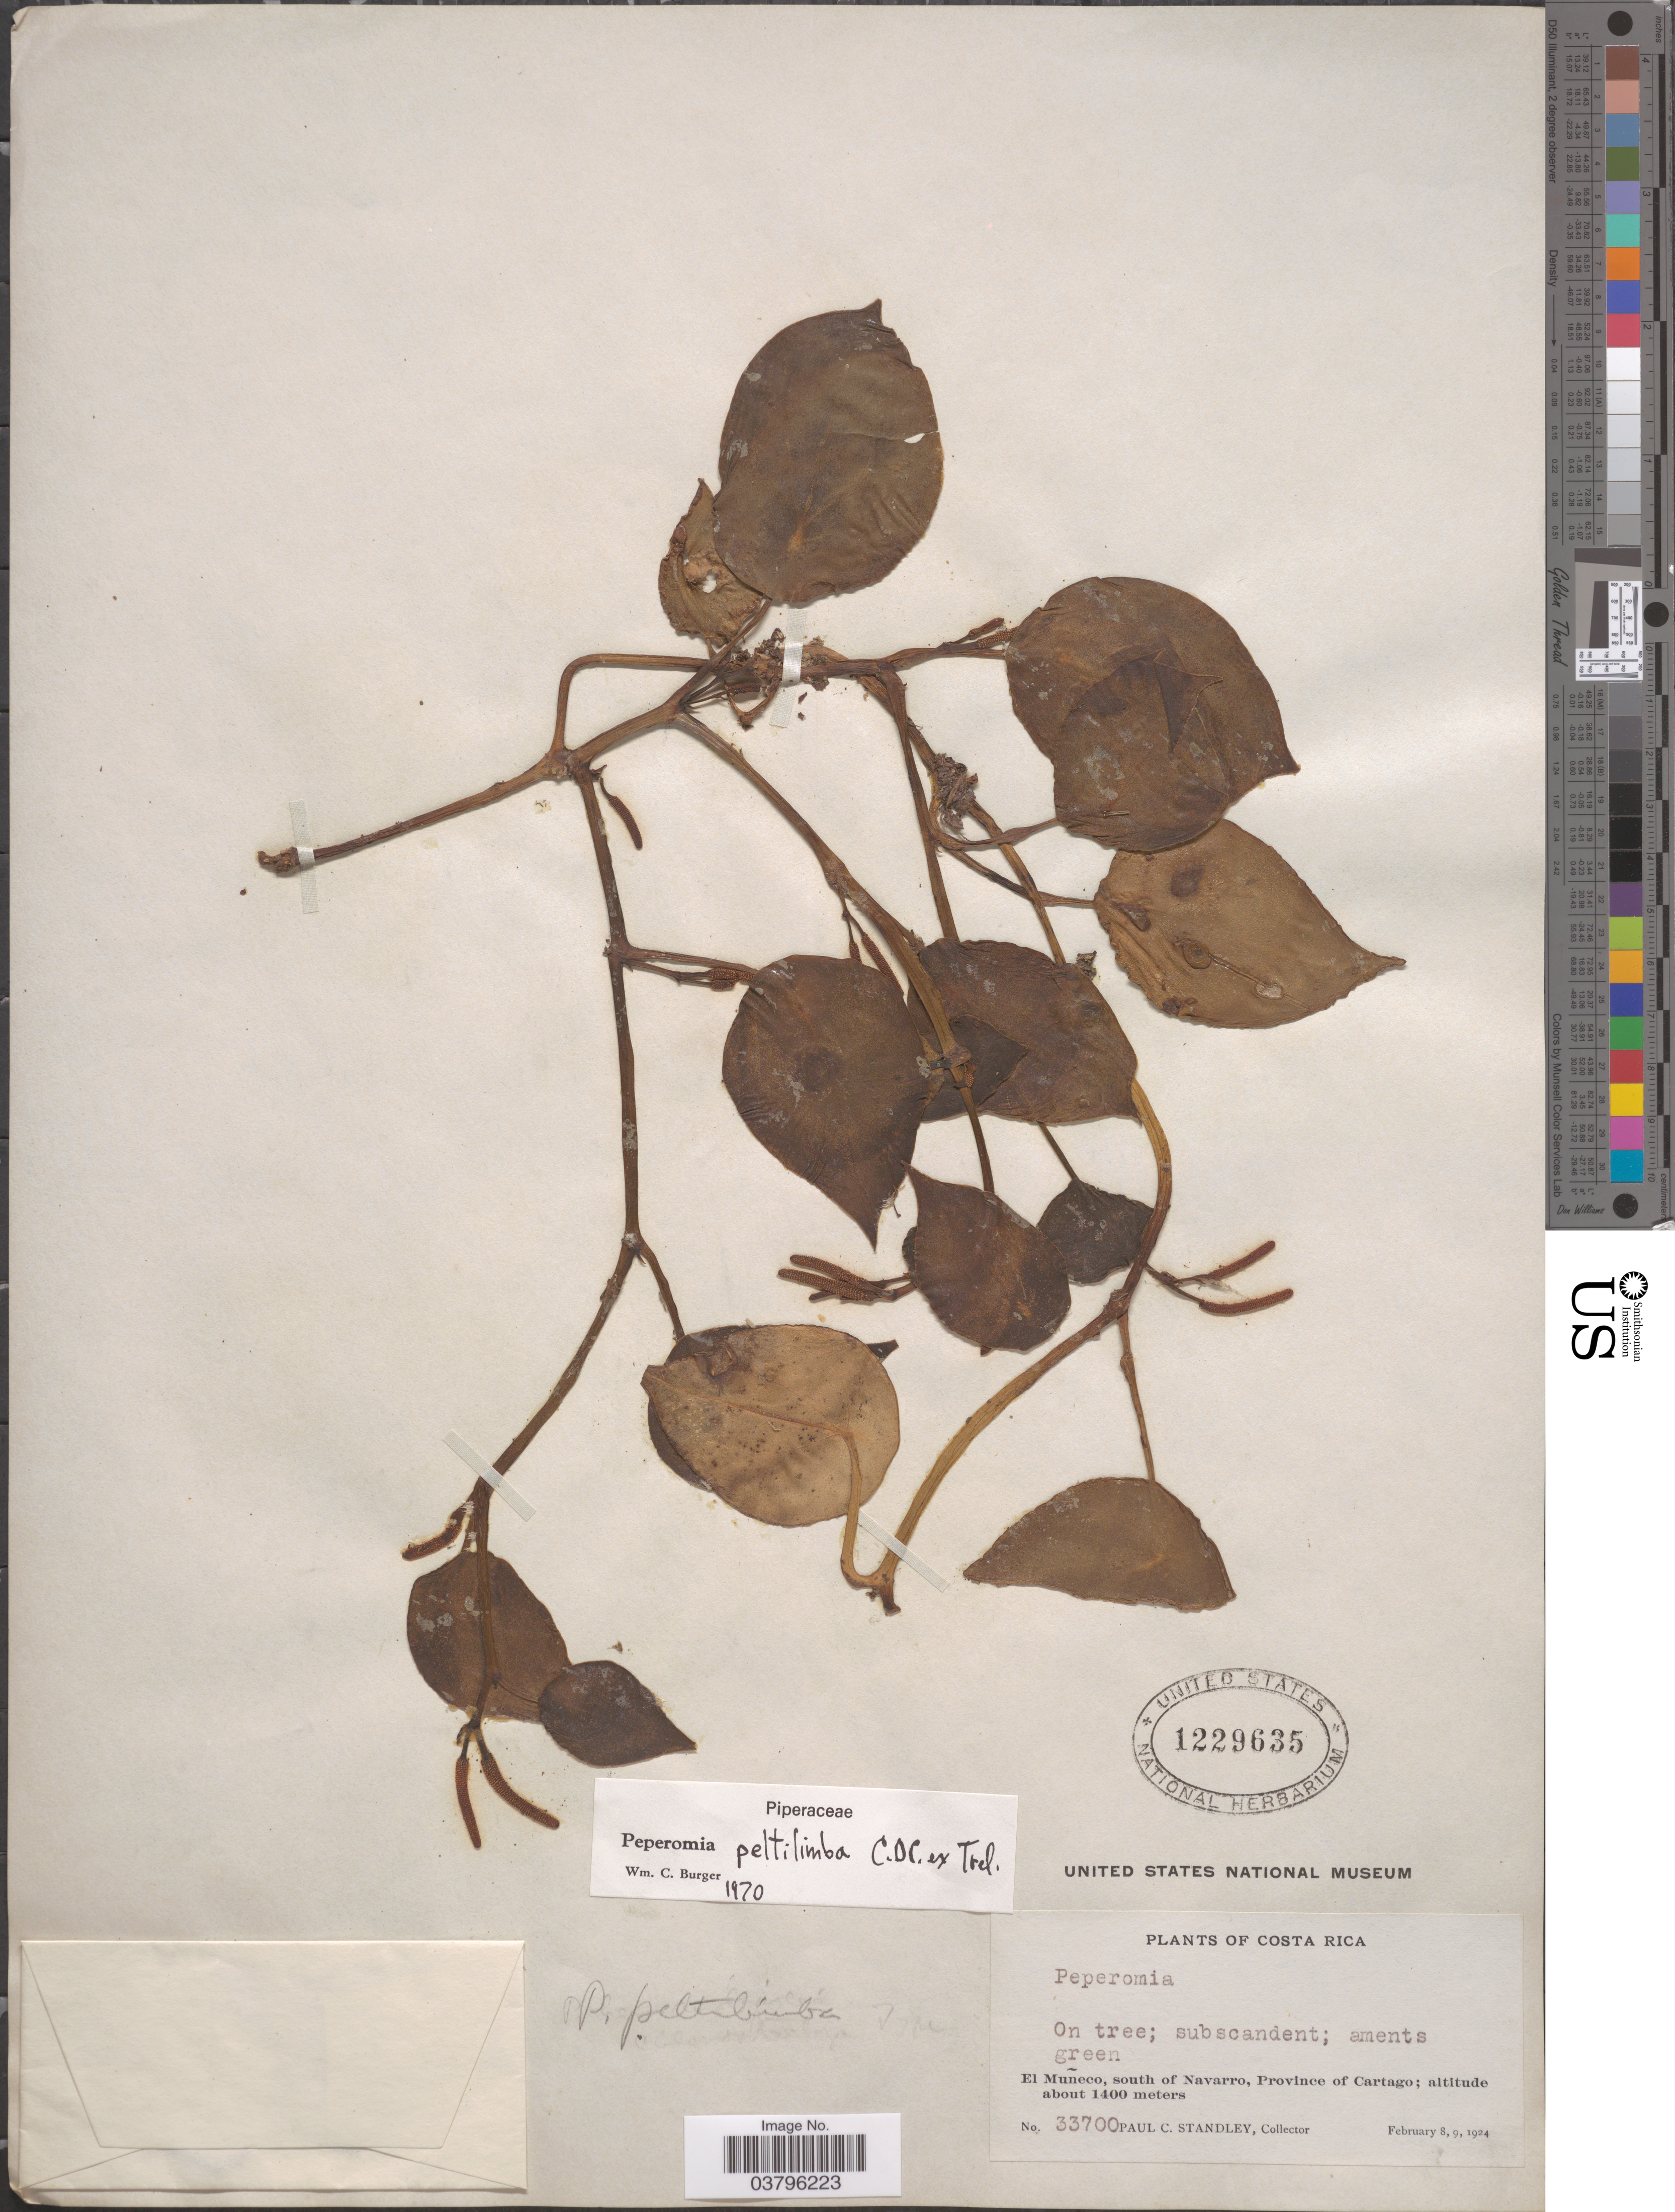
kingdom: Plantae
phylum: Tracheophyta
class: Magnoliopsida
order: Piperales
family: Piperaceae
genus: Peperomia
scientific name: Peperomia peltilimba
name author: Trel. ex C. DC.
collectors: P. C. Standley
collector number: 33700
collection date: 1924-02-08/1924-02-09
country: Costa Rica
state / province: Cartago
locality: El Muñeco, south of Navarro.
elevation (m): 1400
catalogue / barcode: US 1229635